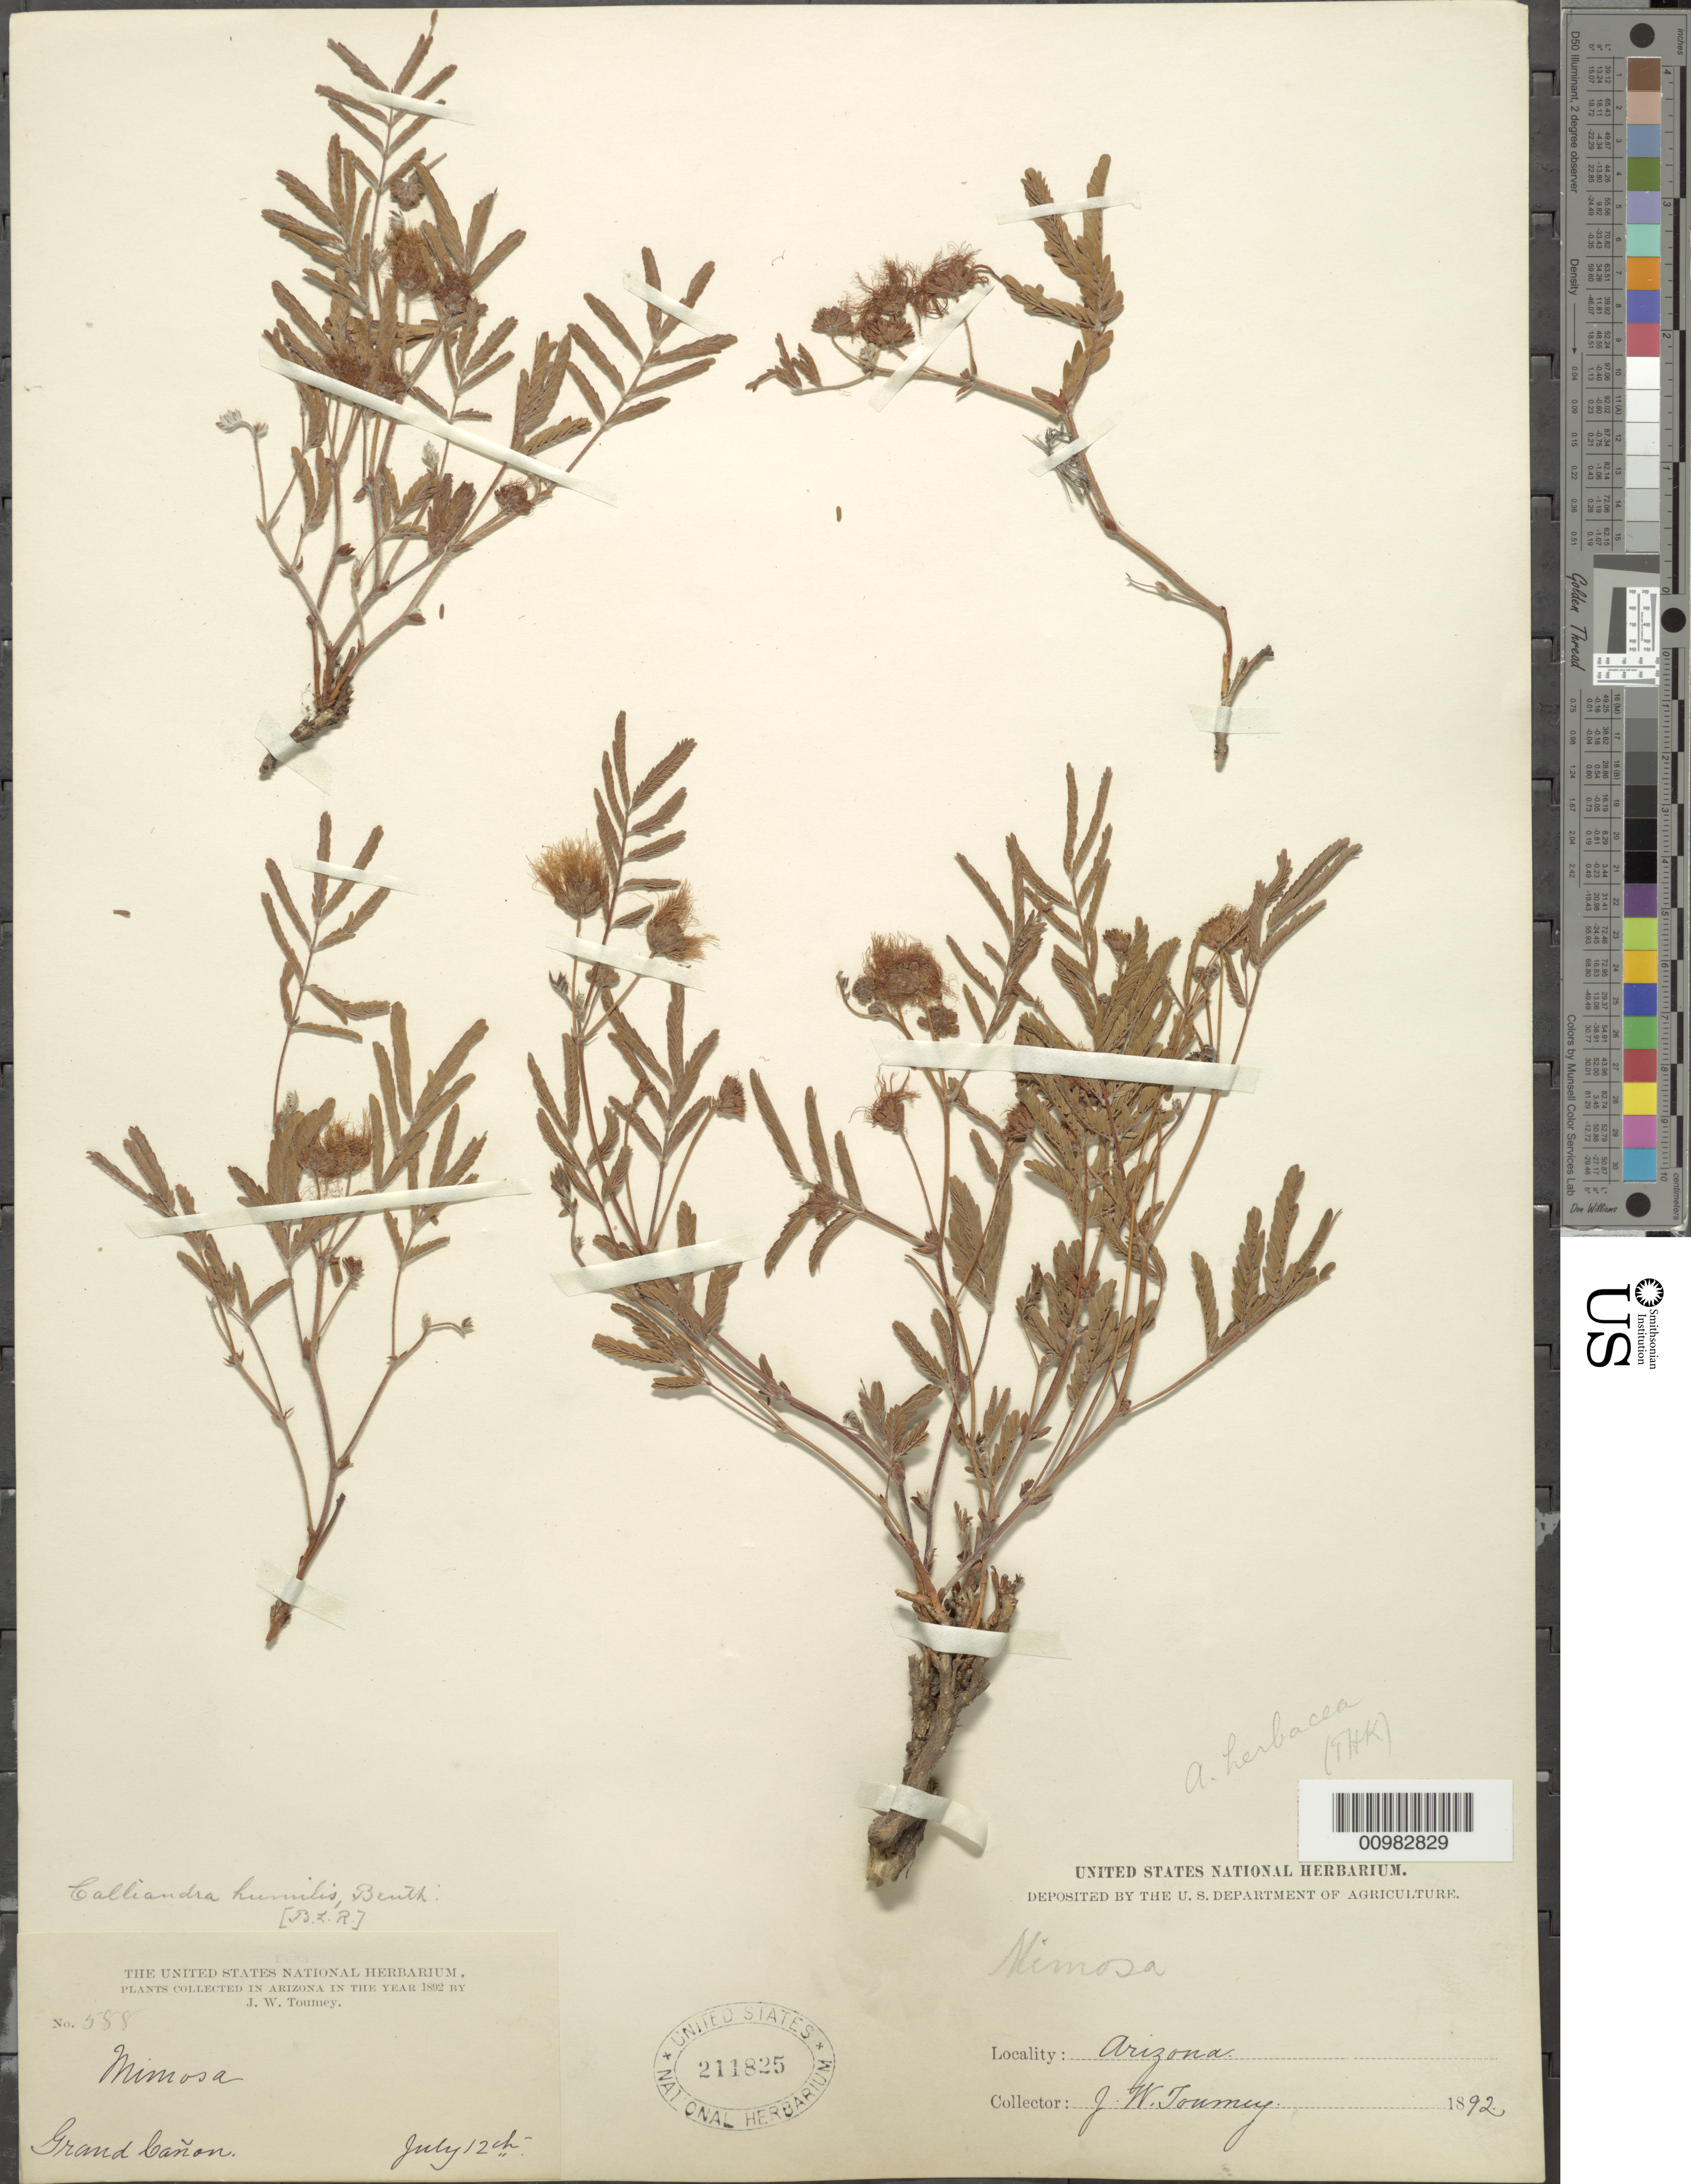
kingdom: Plantae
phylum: Tracheophyta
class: Magnoliopsida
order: Fabales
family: Fabaceae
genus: Calliandra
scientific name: Calliandra humilis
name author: Benth.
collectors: J. W. Toumey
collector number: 588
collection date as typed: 12 Jul 1892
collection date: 1892-07-12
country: United States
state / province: Arizona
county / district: Maricopa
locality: Mimosa.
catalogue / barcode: US 211825